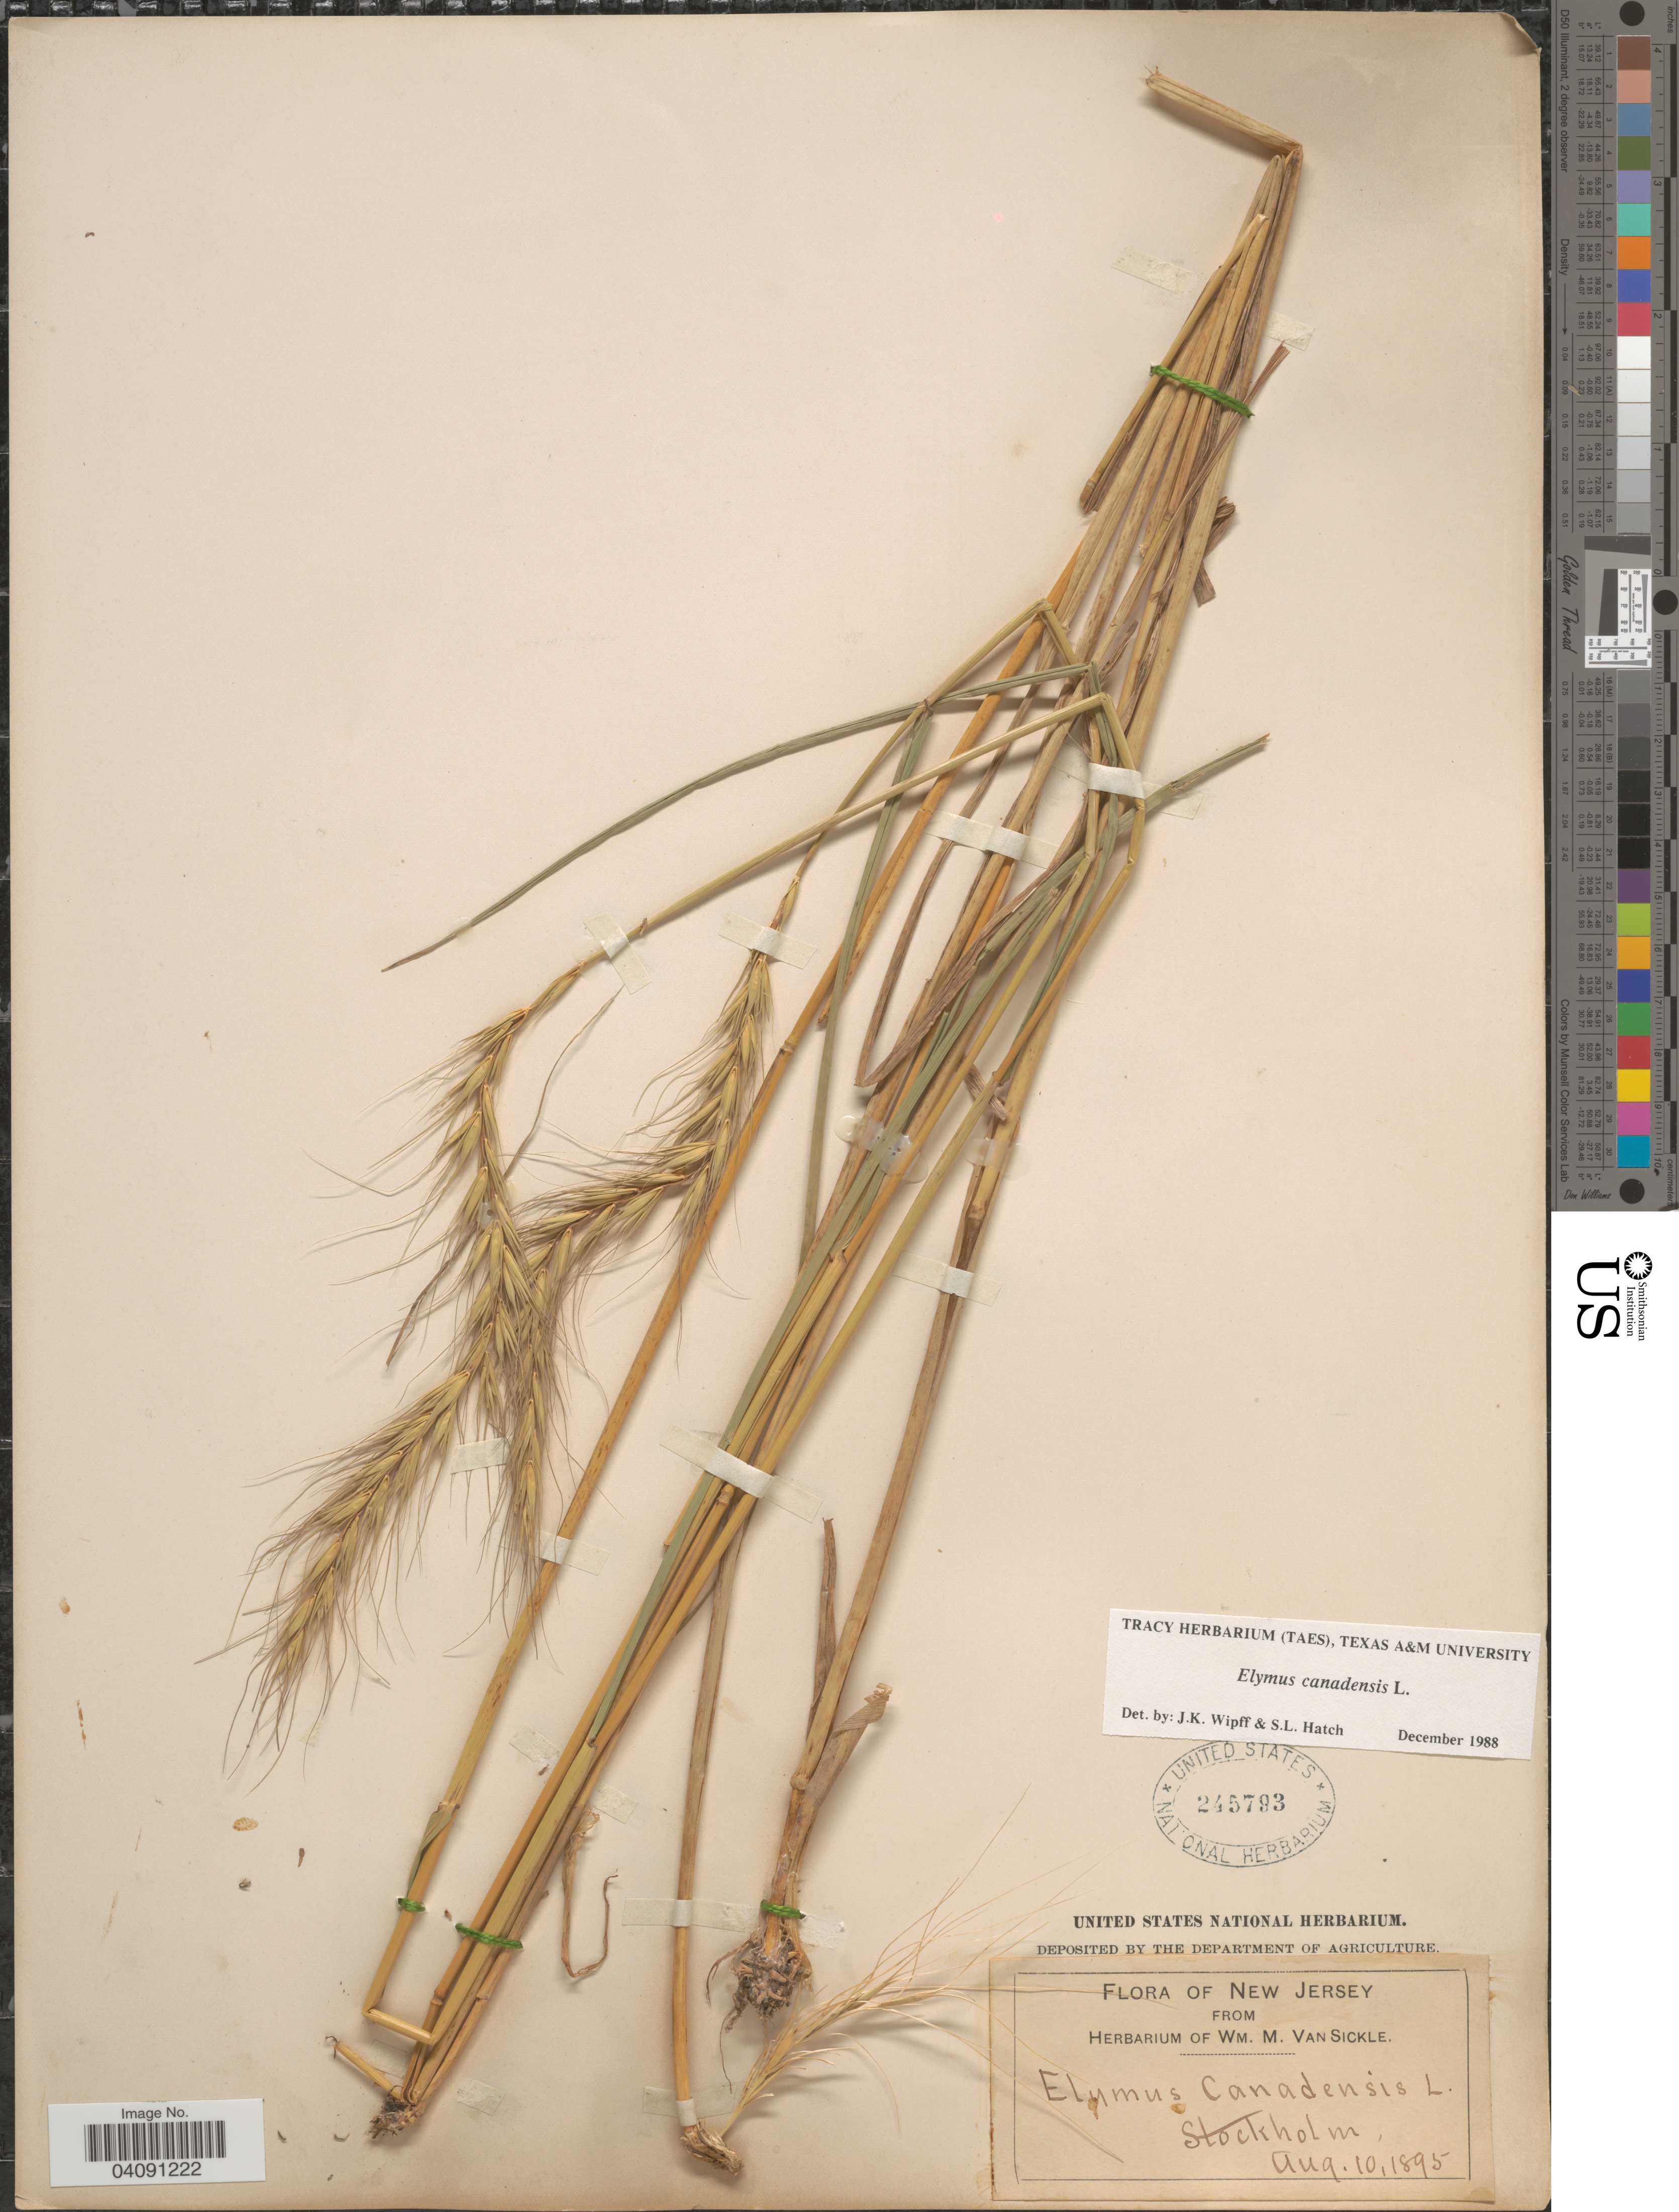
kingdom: Plantae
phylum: Tracheophyta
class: Liliopsida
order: Poales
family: Poaceae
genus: Elymus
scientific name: Elymus canadensis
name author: L.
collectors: ex herb. Wm. M. Van Sickle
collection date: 1895-08-10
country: United States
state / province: New Jersey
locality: Stockholm.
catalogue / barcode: US 245793